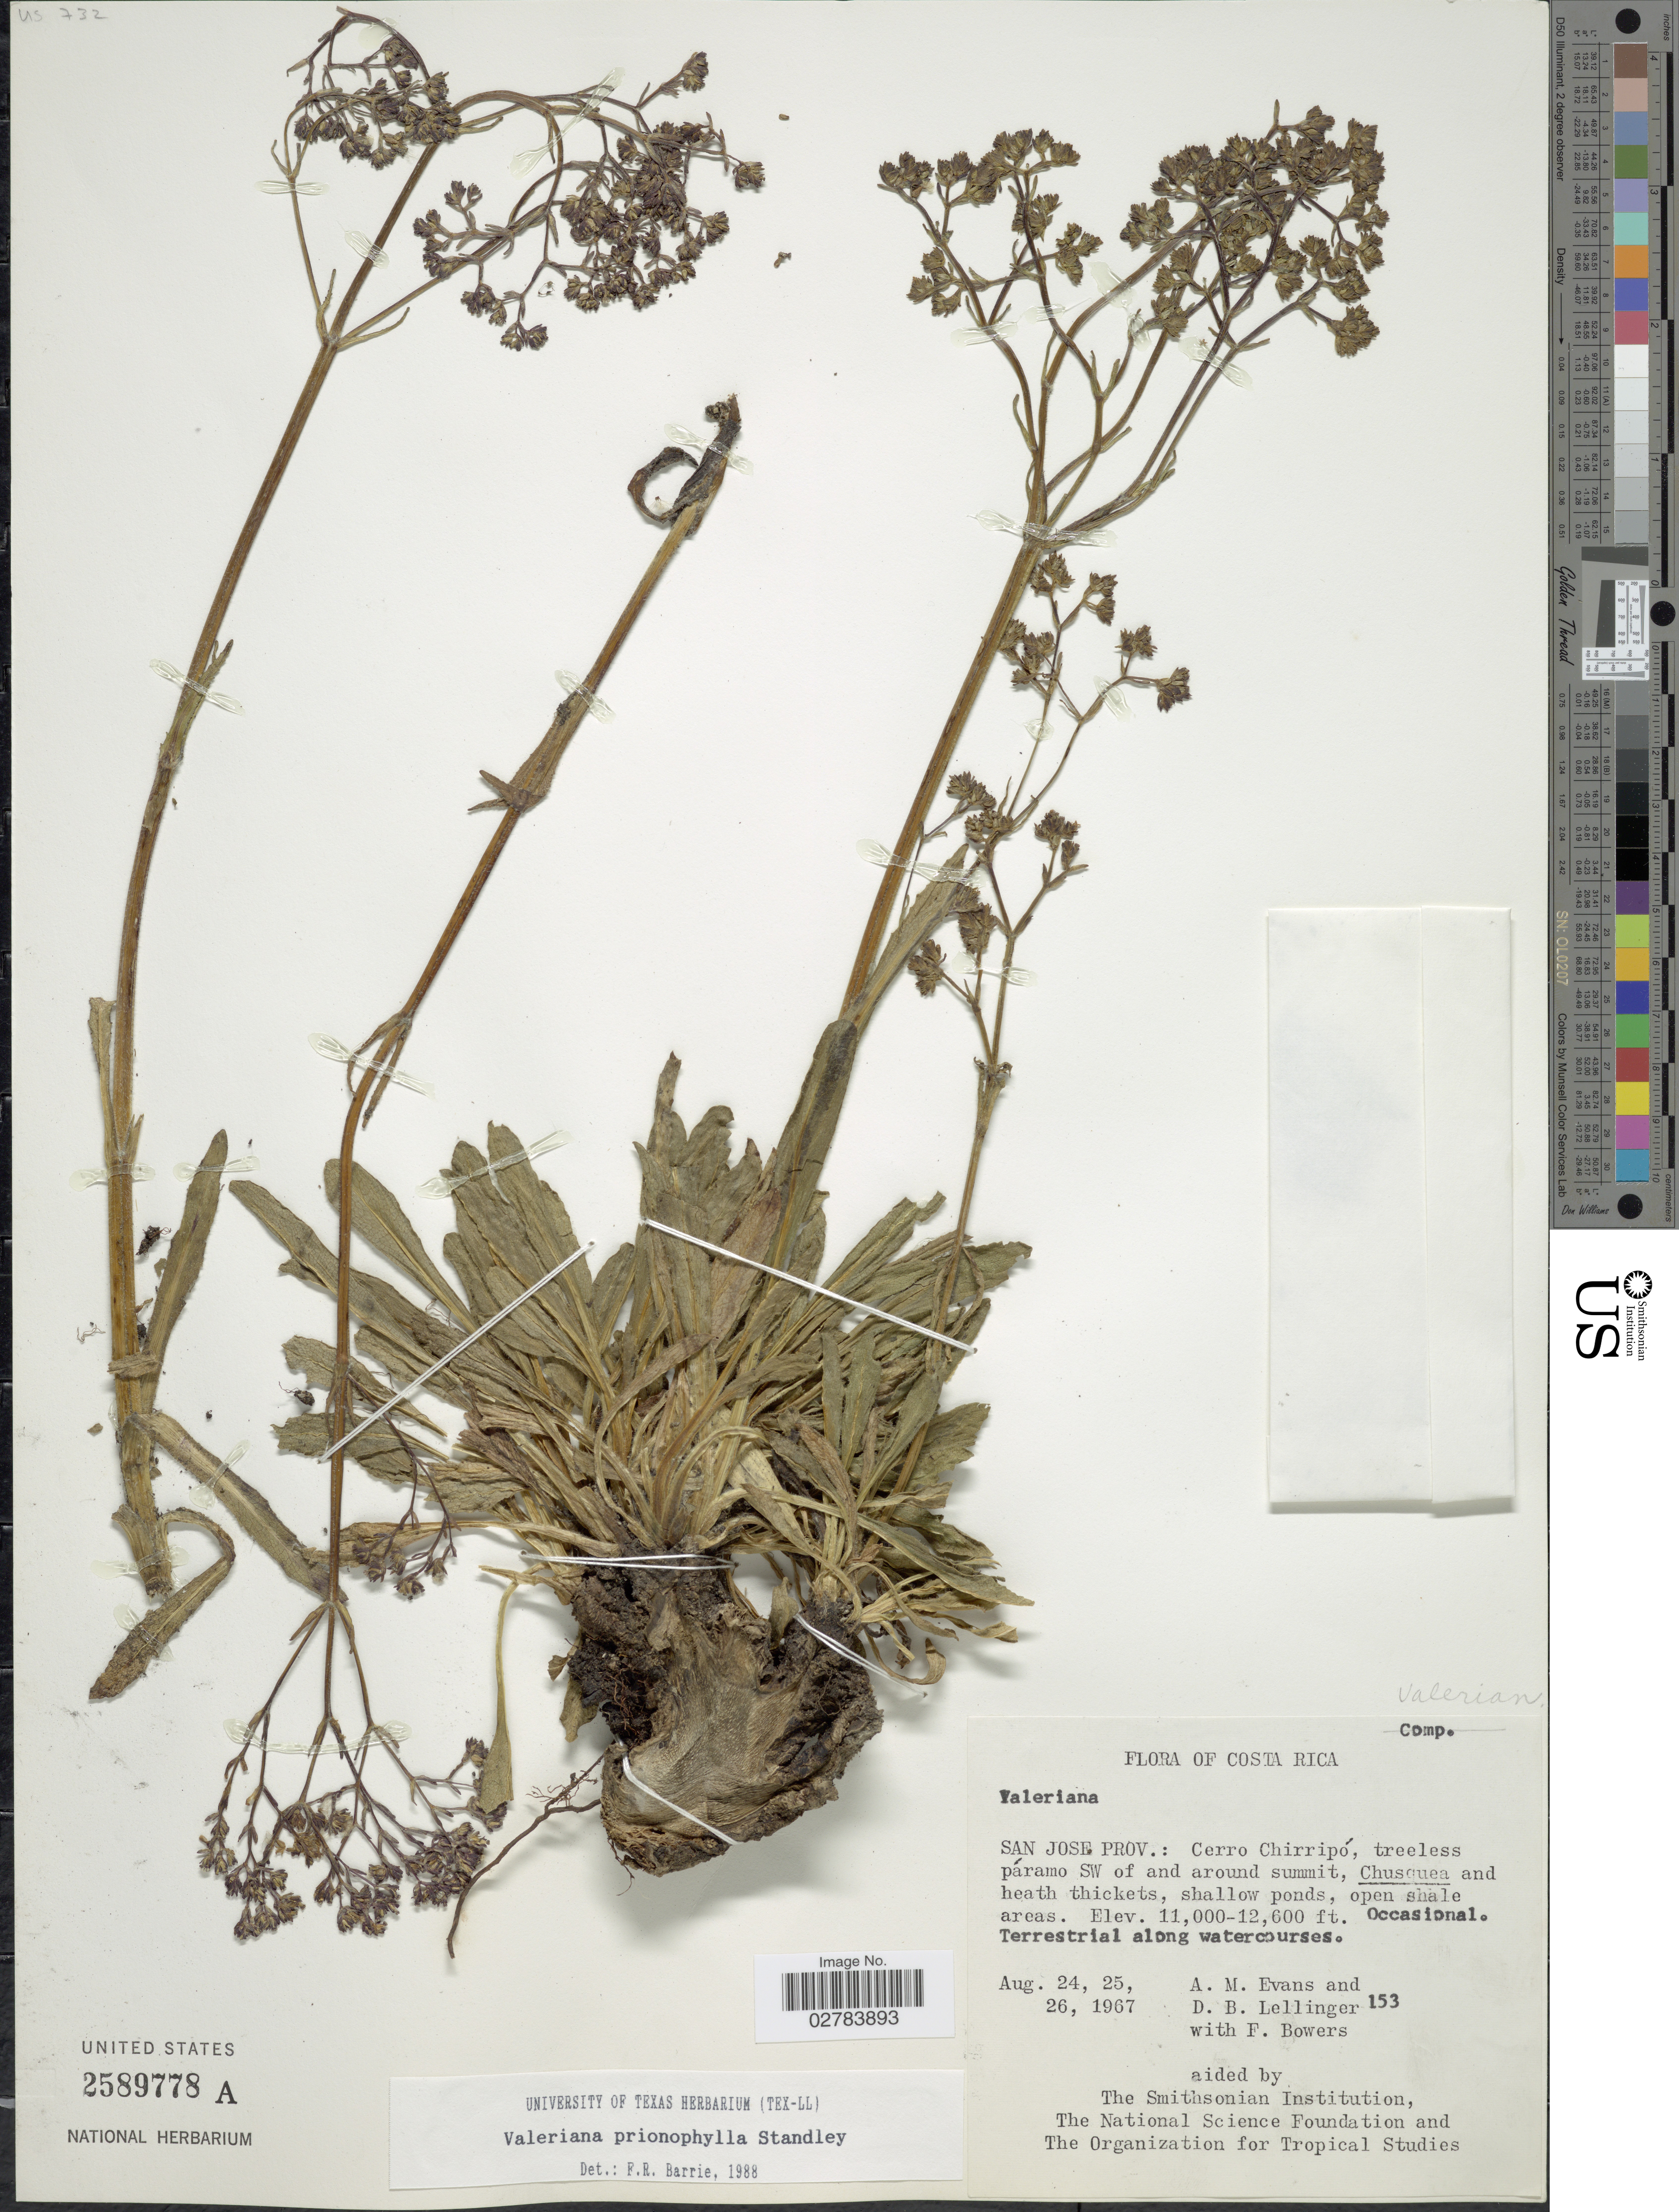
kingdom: Plantae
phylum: Tracheophyta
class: Magnoliopsida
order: Dipsacales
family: Caprifoliaceae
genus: Valeriana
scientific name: Valeriana prionophylla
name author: Standl.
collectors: A. M. Evans, D. B. Lellinger & F. Bowers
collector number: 153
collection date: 1967-08-24/1967-08-26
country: Costa Rica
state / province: San José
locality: Cerro Chirripó, treeless páramo SW of and around summit.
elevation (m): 3353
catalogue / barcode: US 2589778A